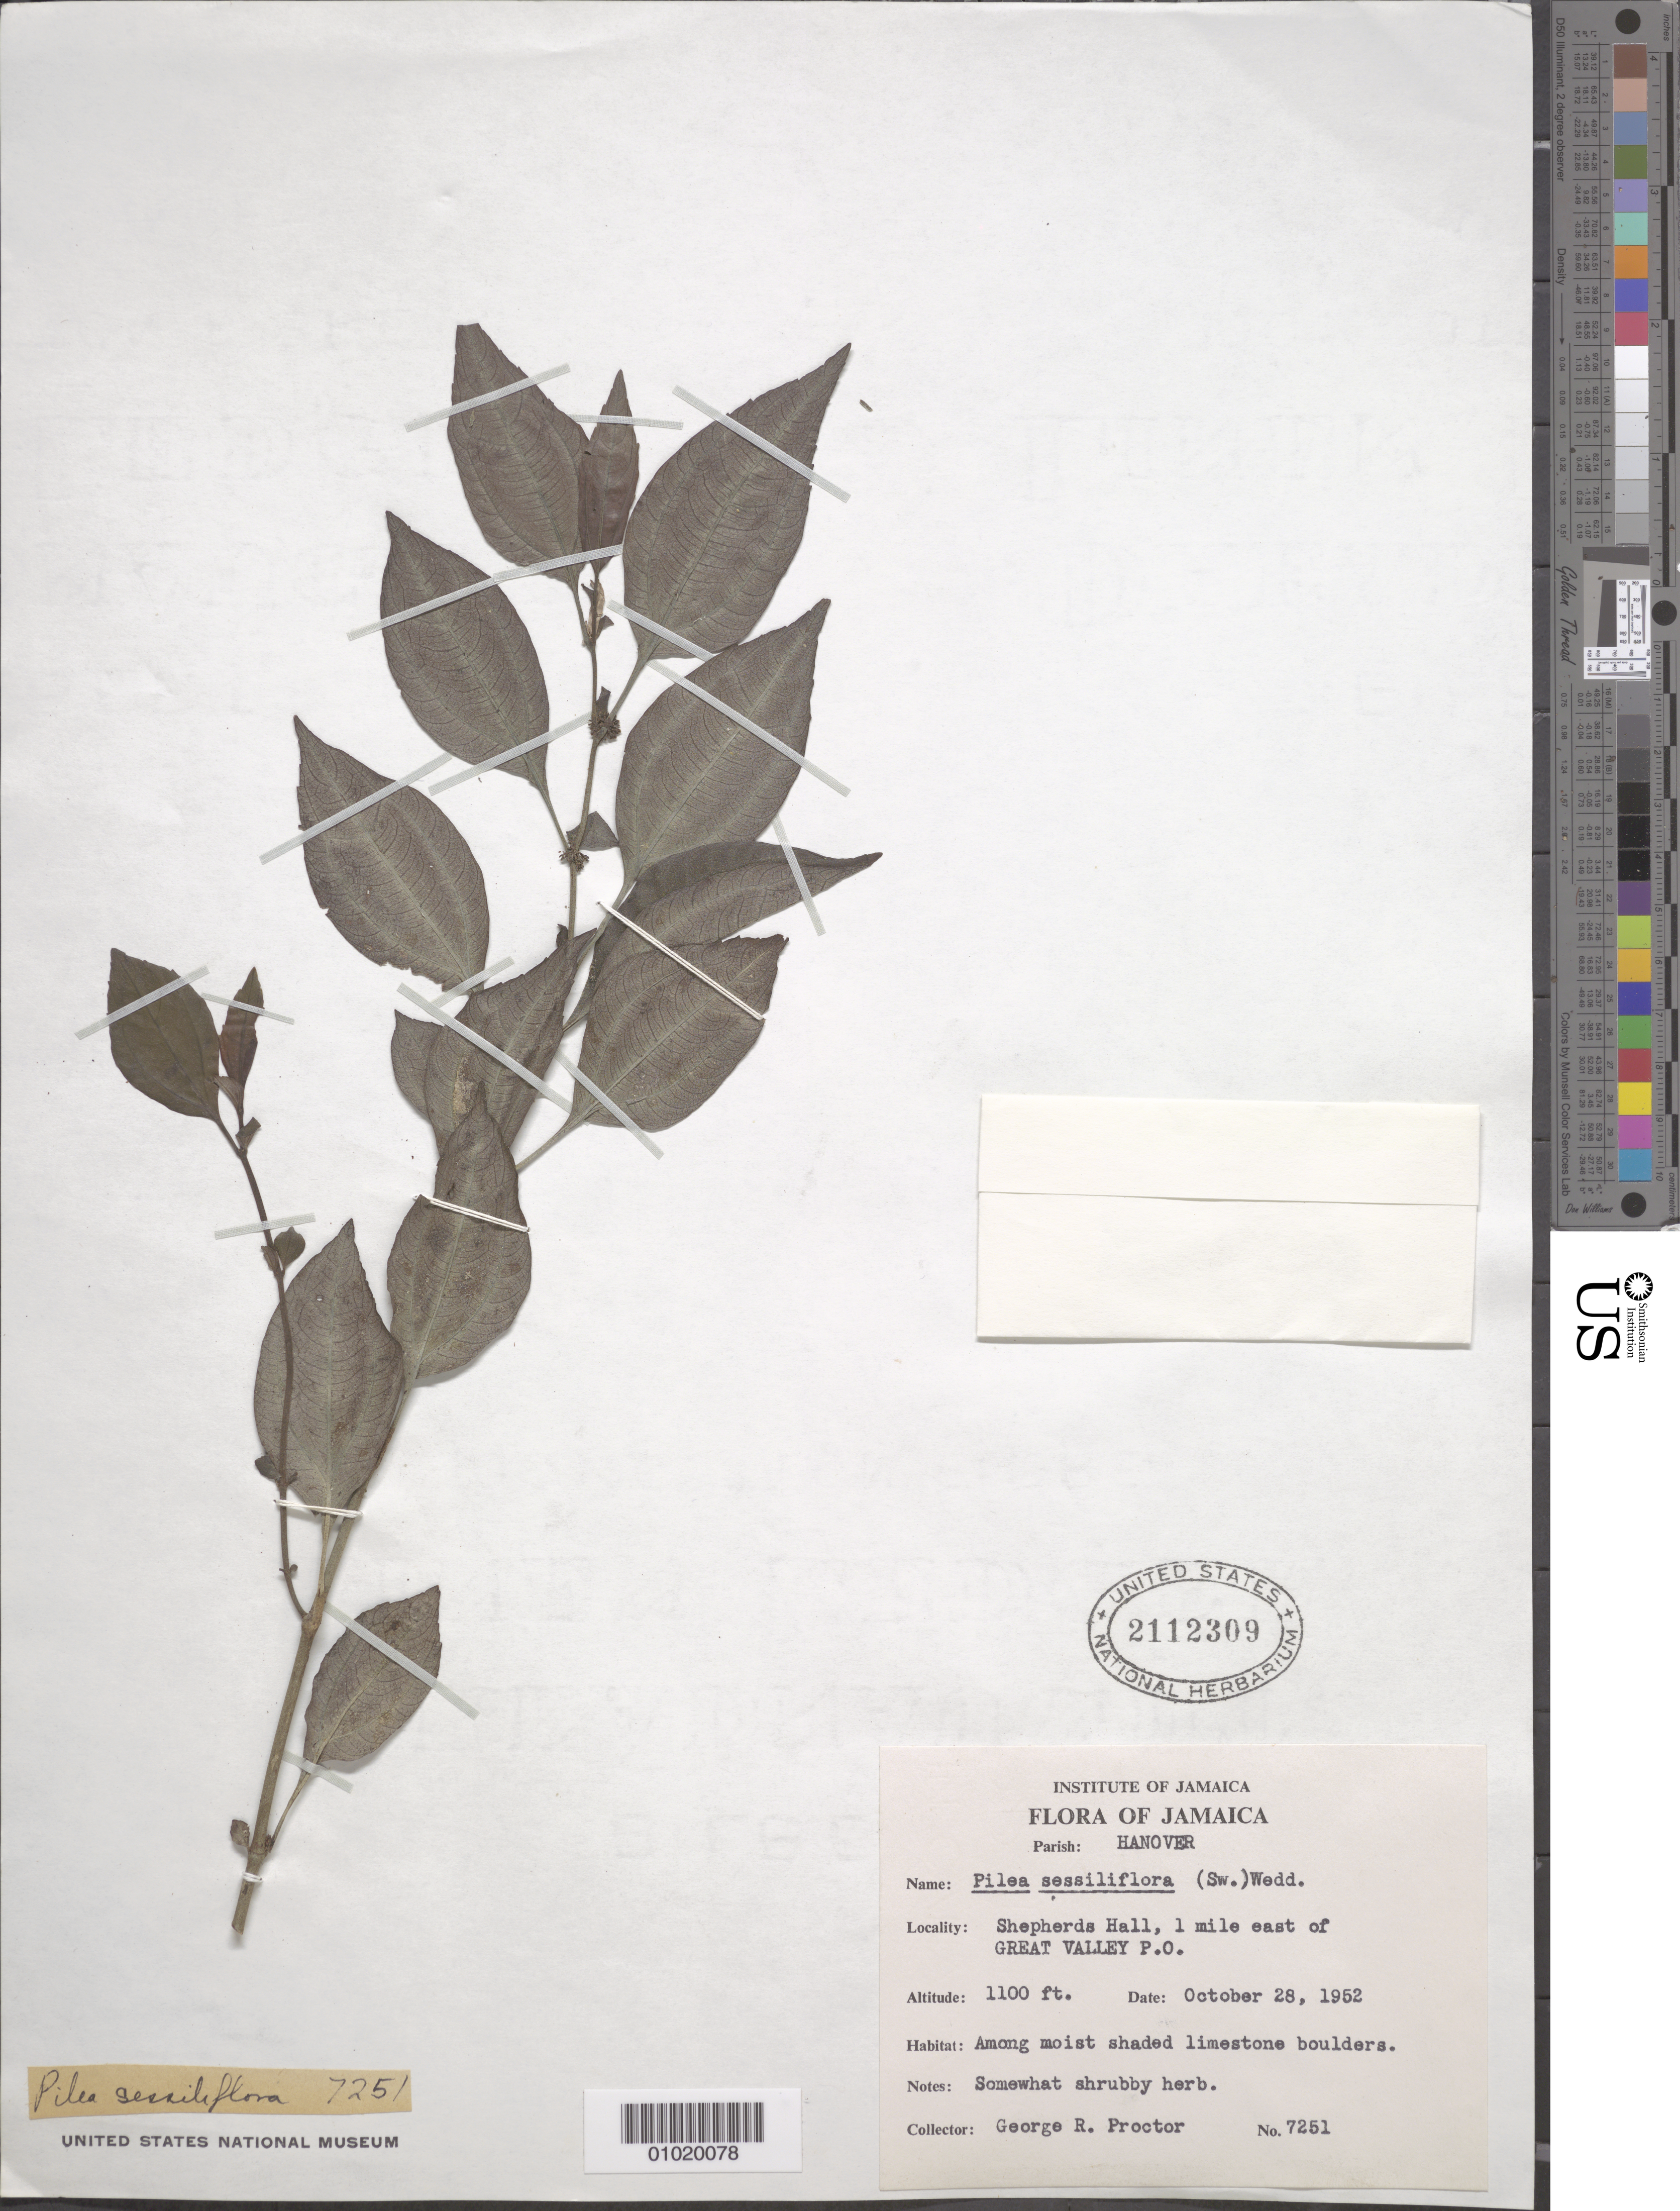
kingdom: Plantae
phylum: Tracheophyta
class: Magnoliopsida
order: Rosales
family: Urticaceae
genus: Pilea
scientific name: Pilea sessiliflora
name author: (Sw.) Wedd.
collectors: G. R. Proctor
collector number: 7251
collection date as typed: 28 Oct 1952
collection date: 1952-10-28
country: Jamaica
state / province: Hanover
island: Jamaica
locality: Shepherds Hall, 1 mile east of Great Valley P.O. Among moist shaded limestone boulders.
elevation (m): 335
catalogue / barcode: US 2112309